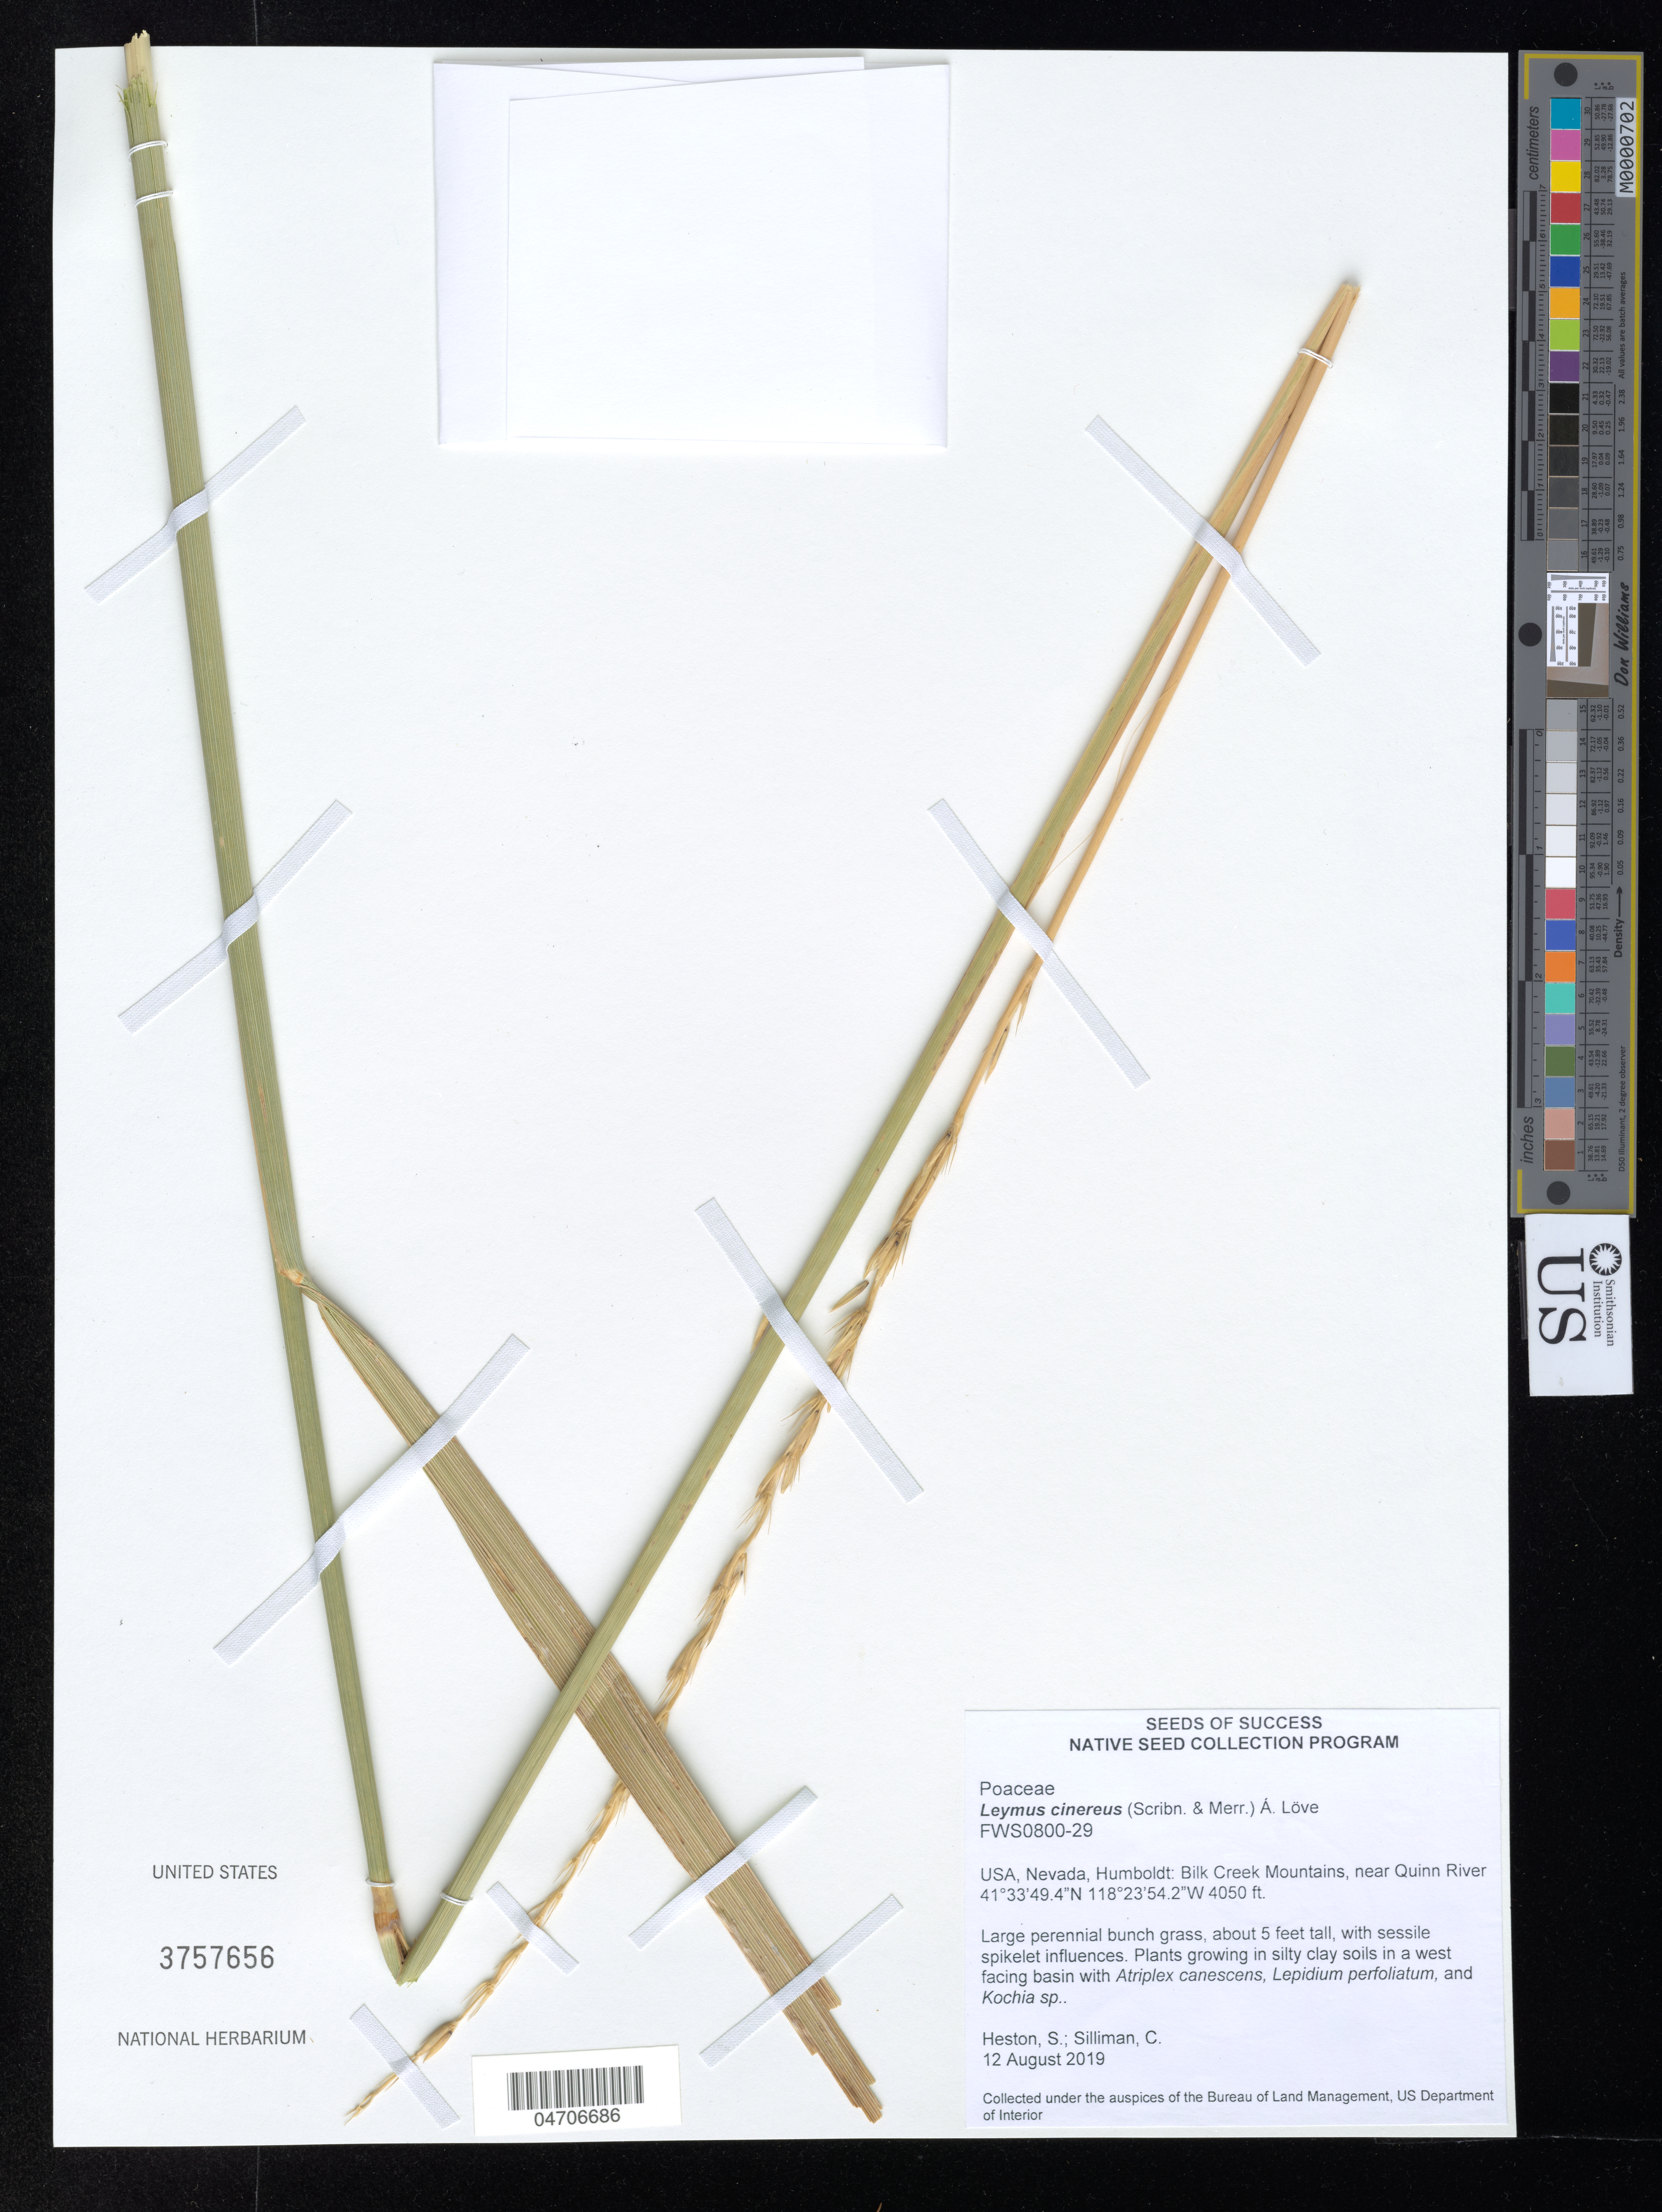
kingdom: Plantae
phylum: Tracheophyta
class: Liliopsida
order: Poales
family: Poaceae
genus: Leymus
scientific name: Leymus cinereus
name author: (Scribn. & Merr.) Á. Löve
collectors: S. Heston & C. Silliman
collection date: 2019-08-12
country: United States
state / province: Nevada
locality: Humboldt: Bilk Creek Mountains, near Quinn River.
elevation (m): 1234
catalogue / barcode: US 3757656